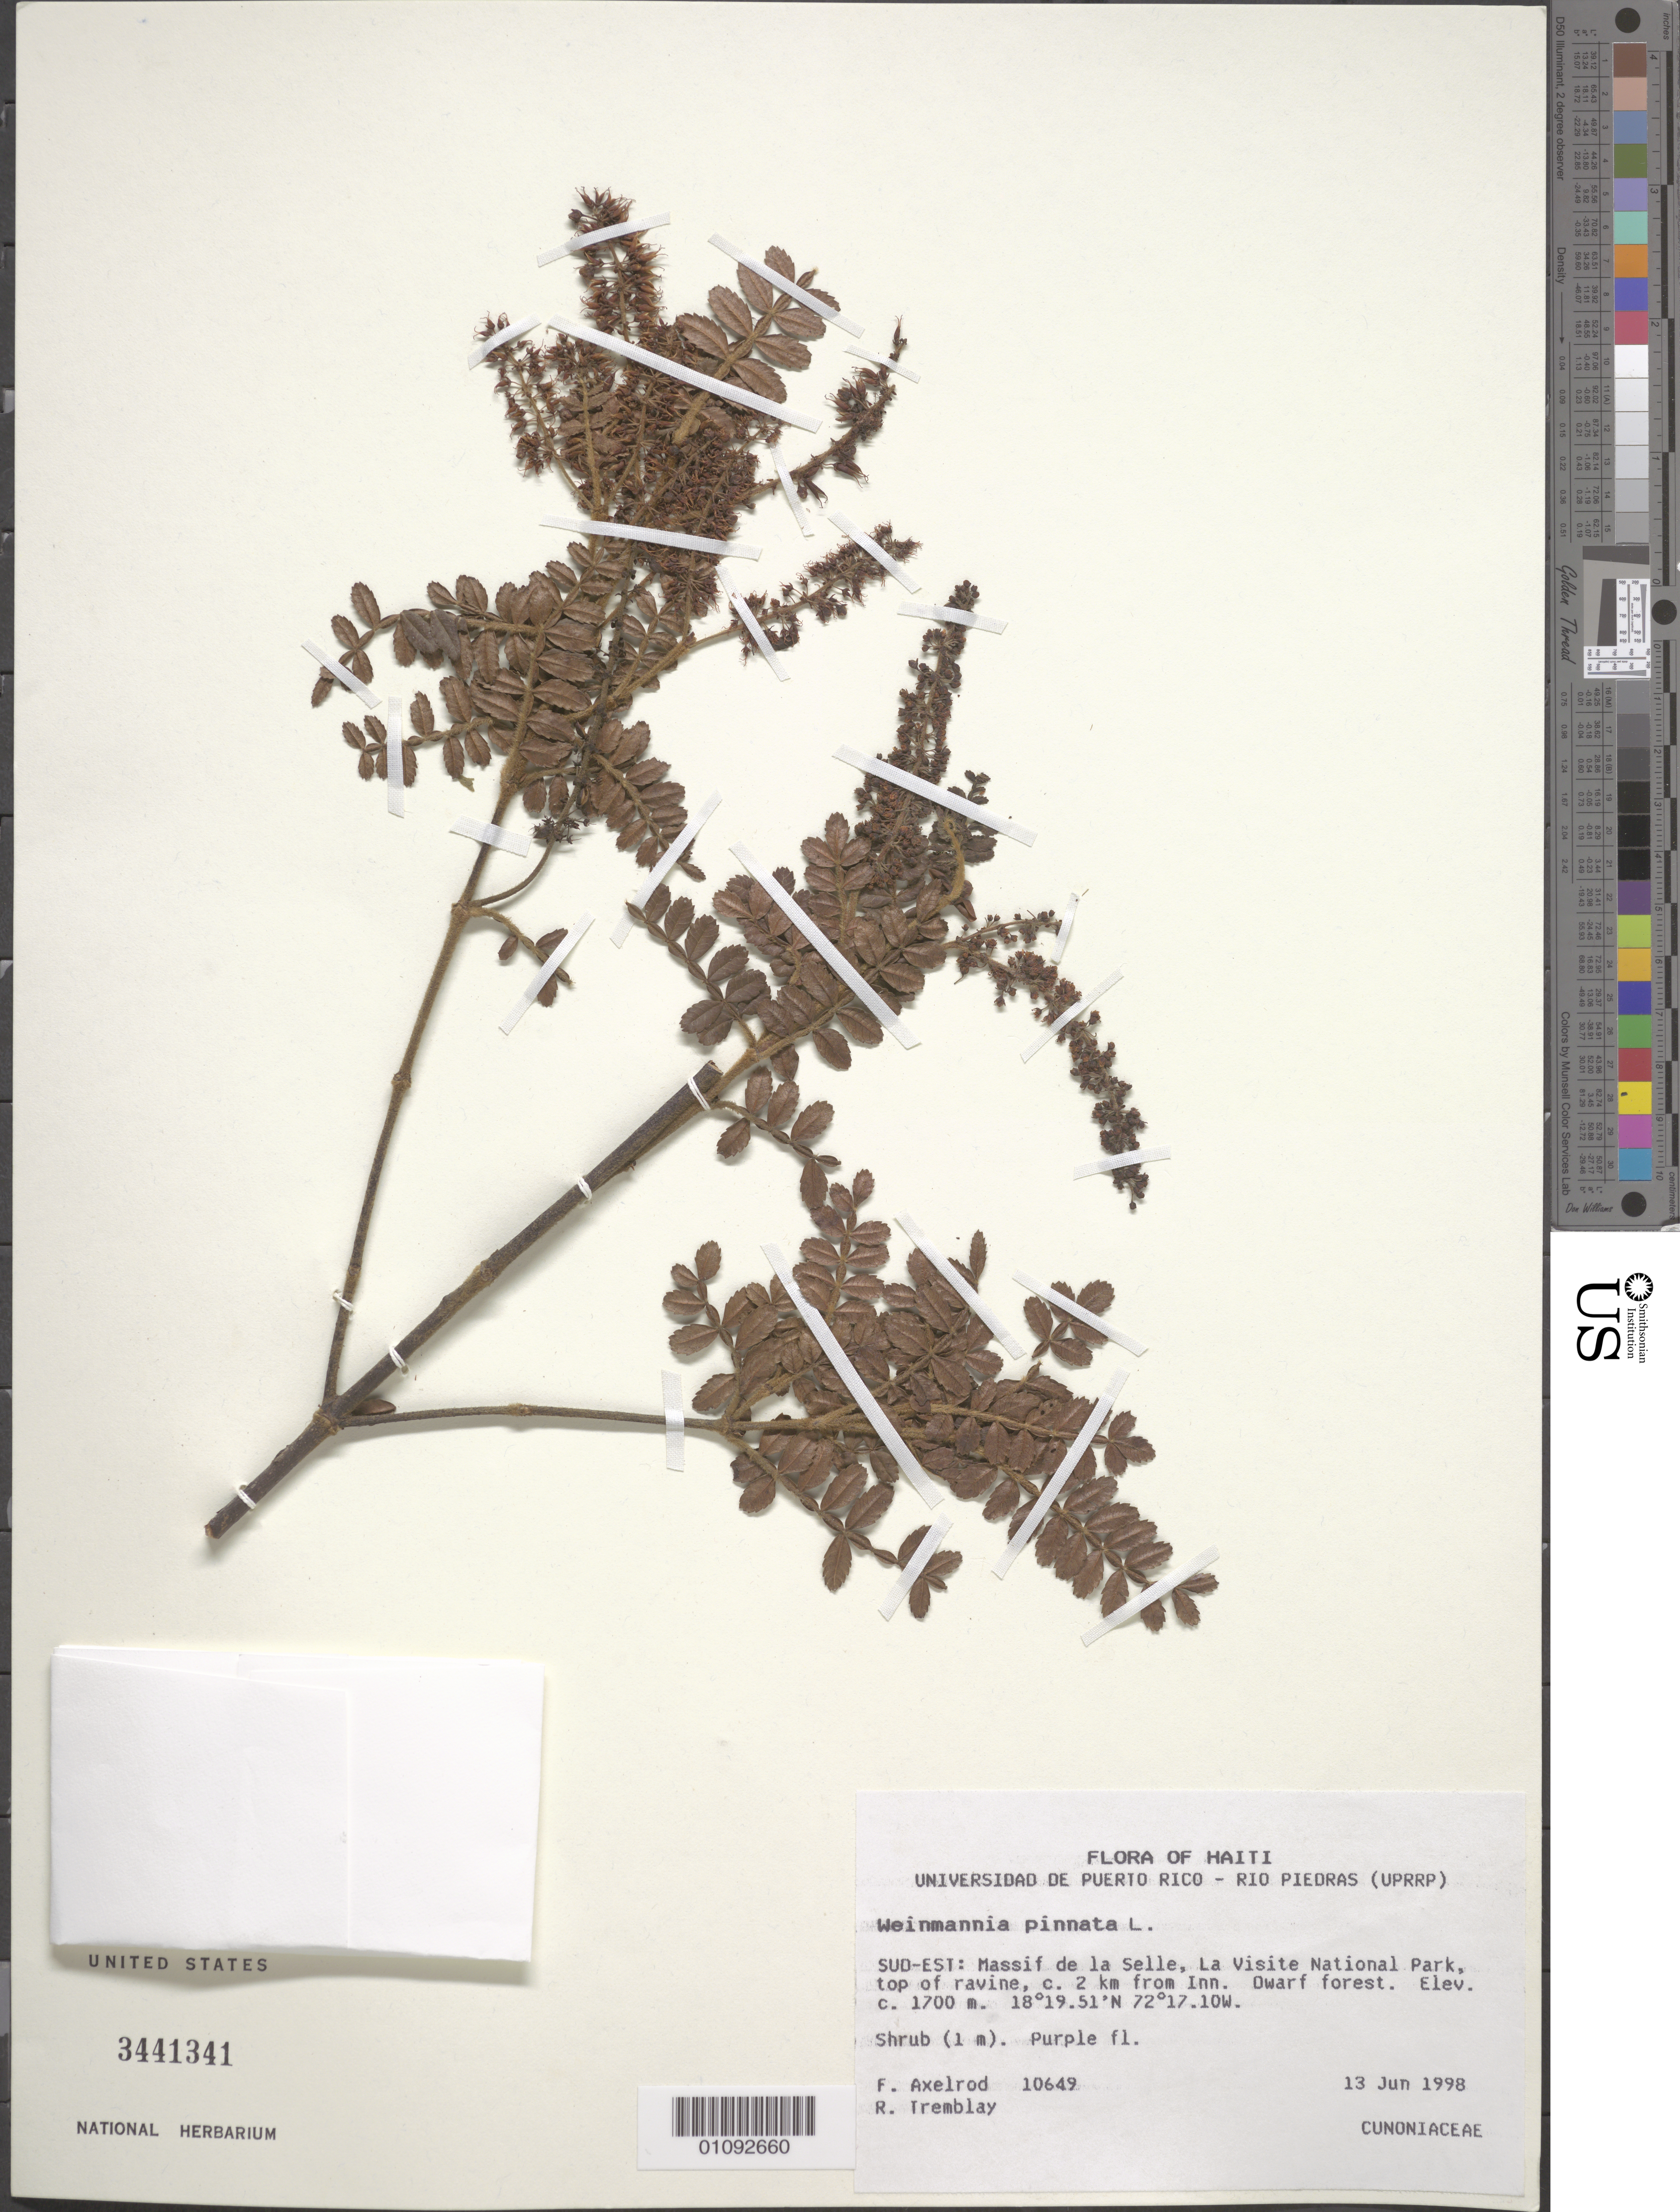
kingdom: Plantae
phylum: Tracheophyta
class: Magnoliopsida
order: Oxalidales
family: Cunoniaceae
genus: Weinmannia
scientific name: Weinmannia pinnata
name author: L.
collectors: F. S. Axelrod & R. L. Tremblay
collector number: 10649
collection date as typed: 13 Jun 1998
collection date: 1998-06-13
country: Haiti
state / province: Sud-Est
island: Hispaniola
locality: Massif de la Selle, La Visite National Park, top of ravine c. 2 km from inn. Dwarf forest.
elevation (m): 1700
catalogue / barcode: US 3441341